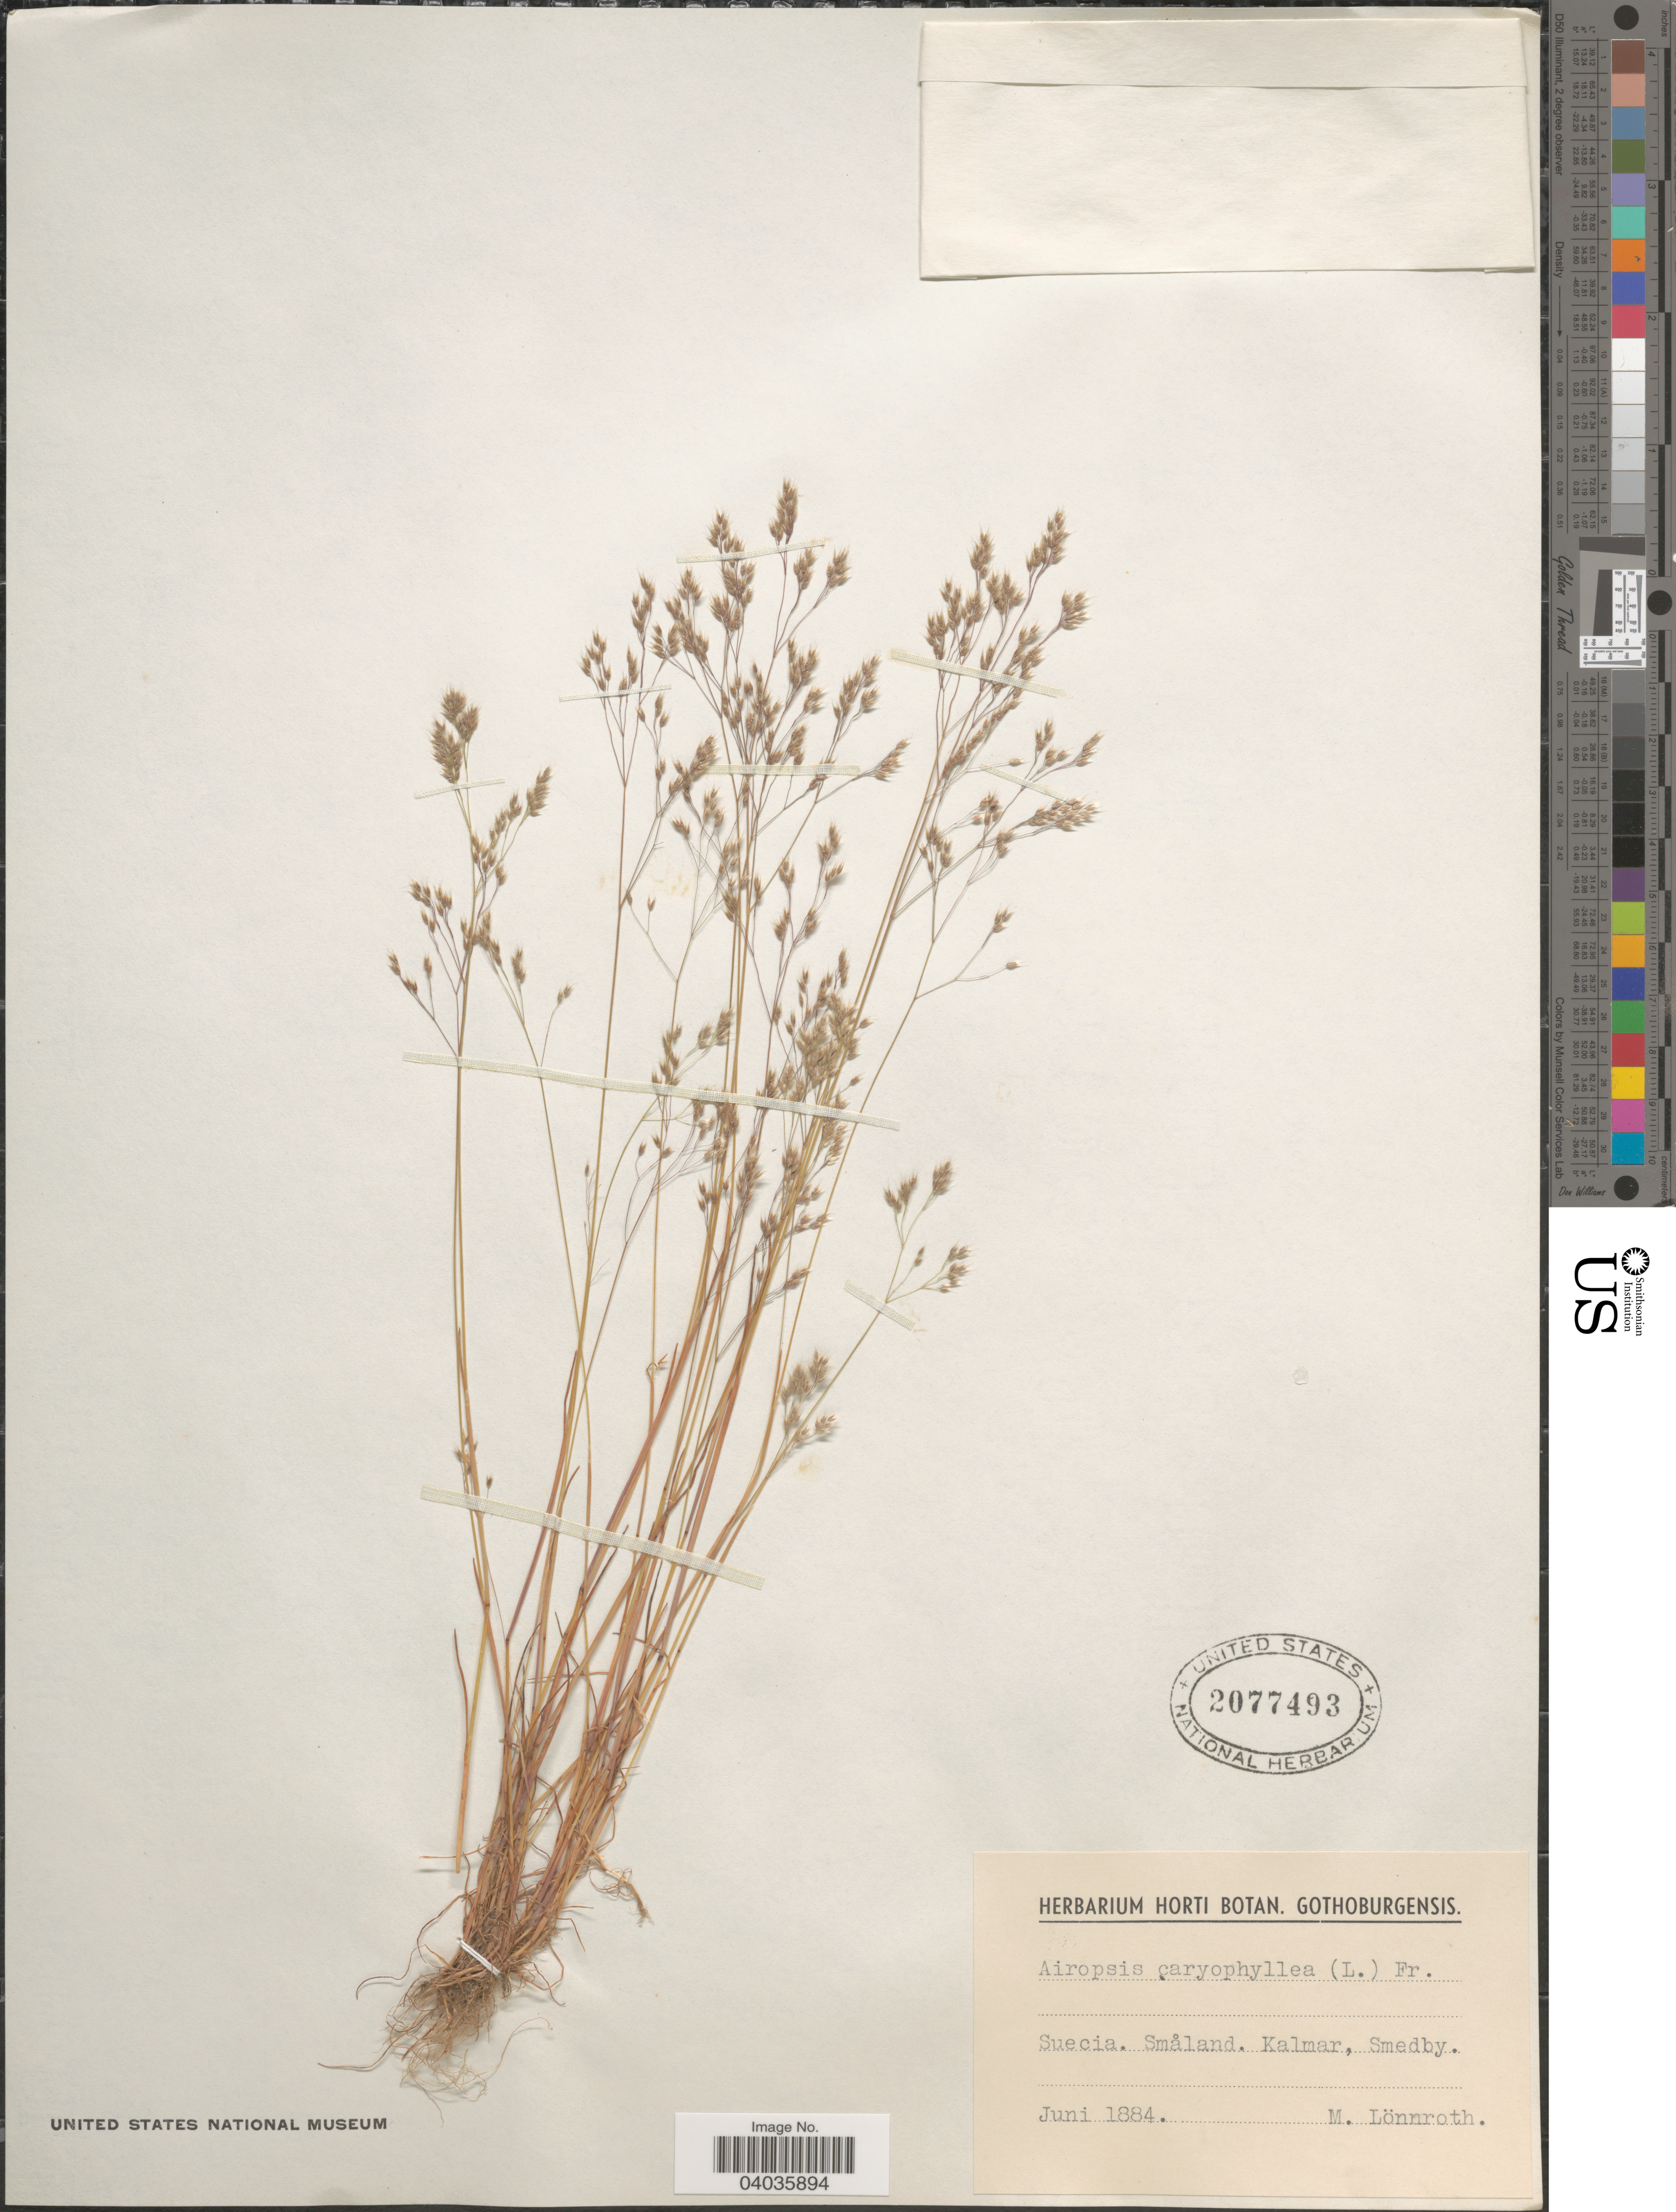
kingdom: Plantae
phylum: Tracheophyta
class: Liliopsida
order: Poales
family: Poaceae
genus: Aira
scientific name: Aira caryophyllea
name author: L.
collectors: M. Lönnroth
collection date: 1884-06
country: Sweden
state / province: Kalmar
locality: Suecia. Småland. Smedby.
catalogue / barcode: US 2077493